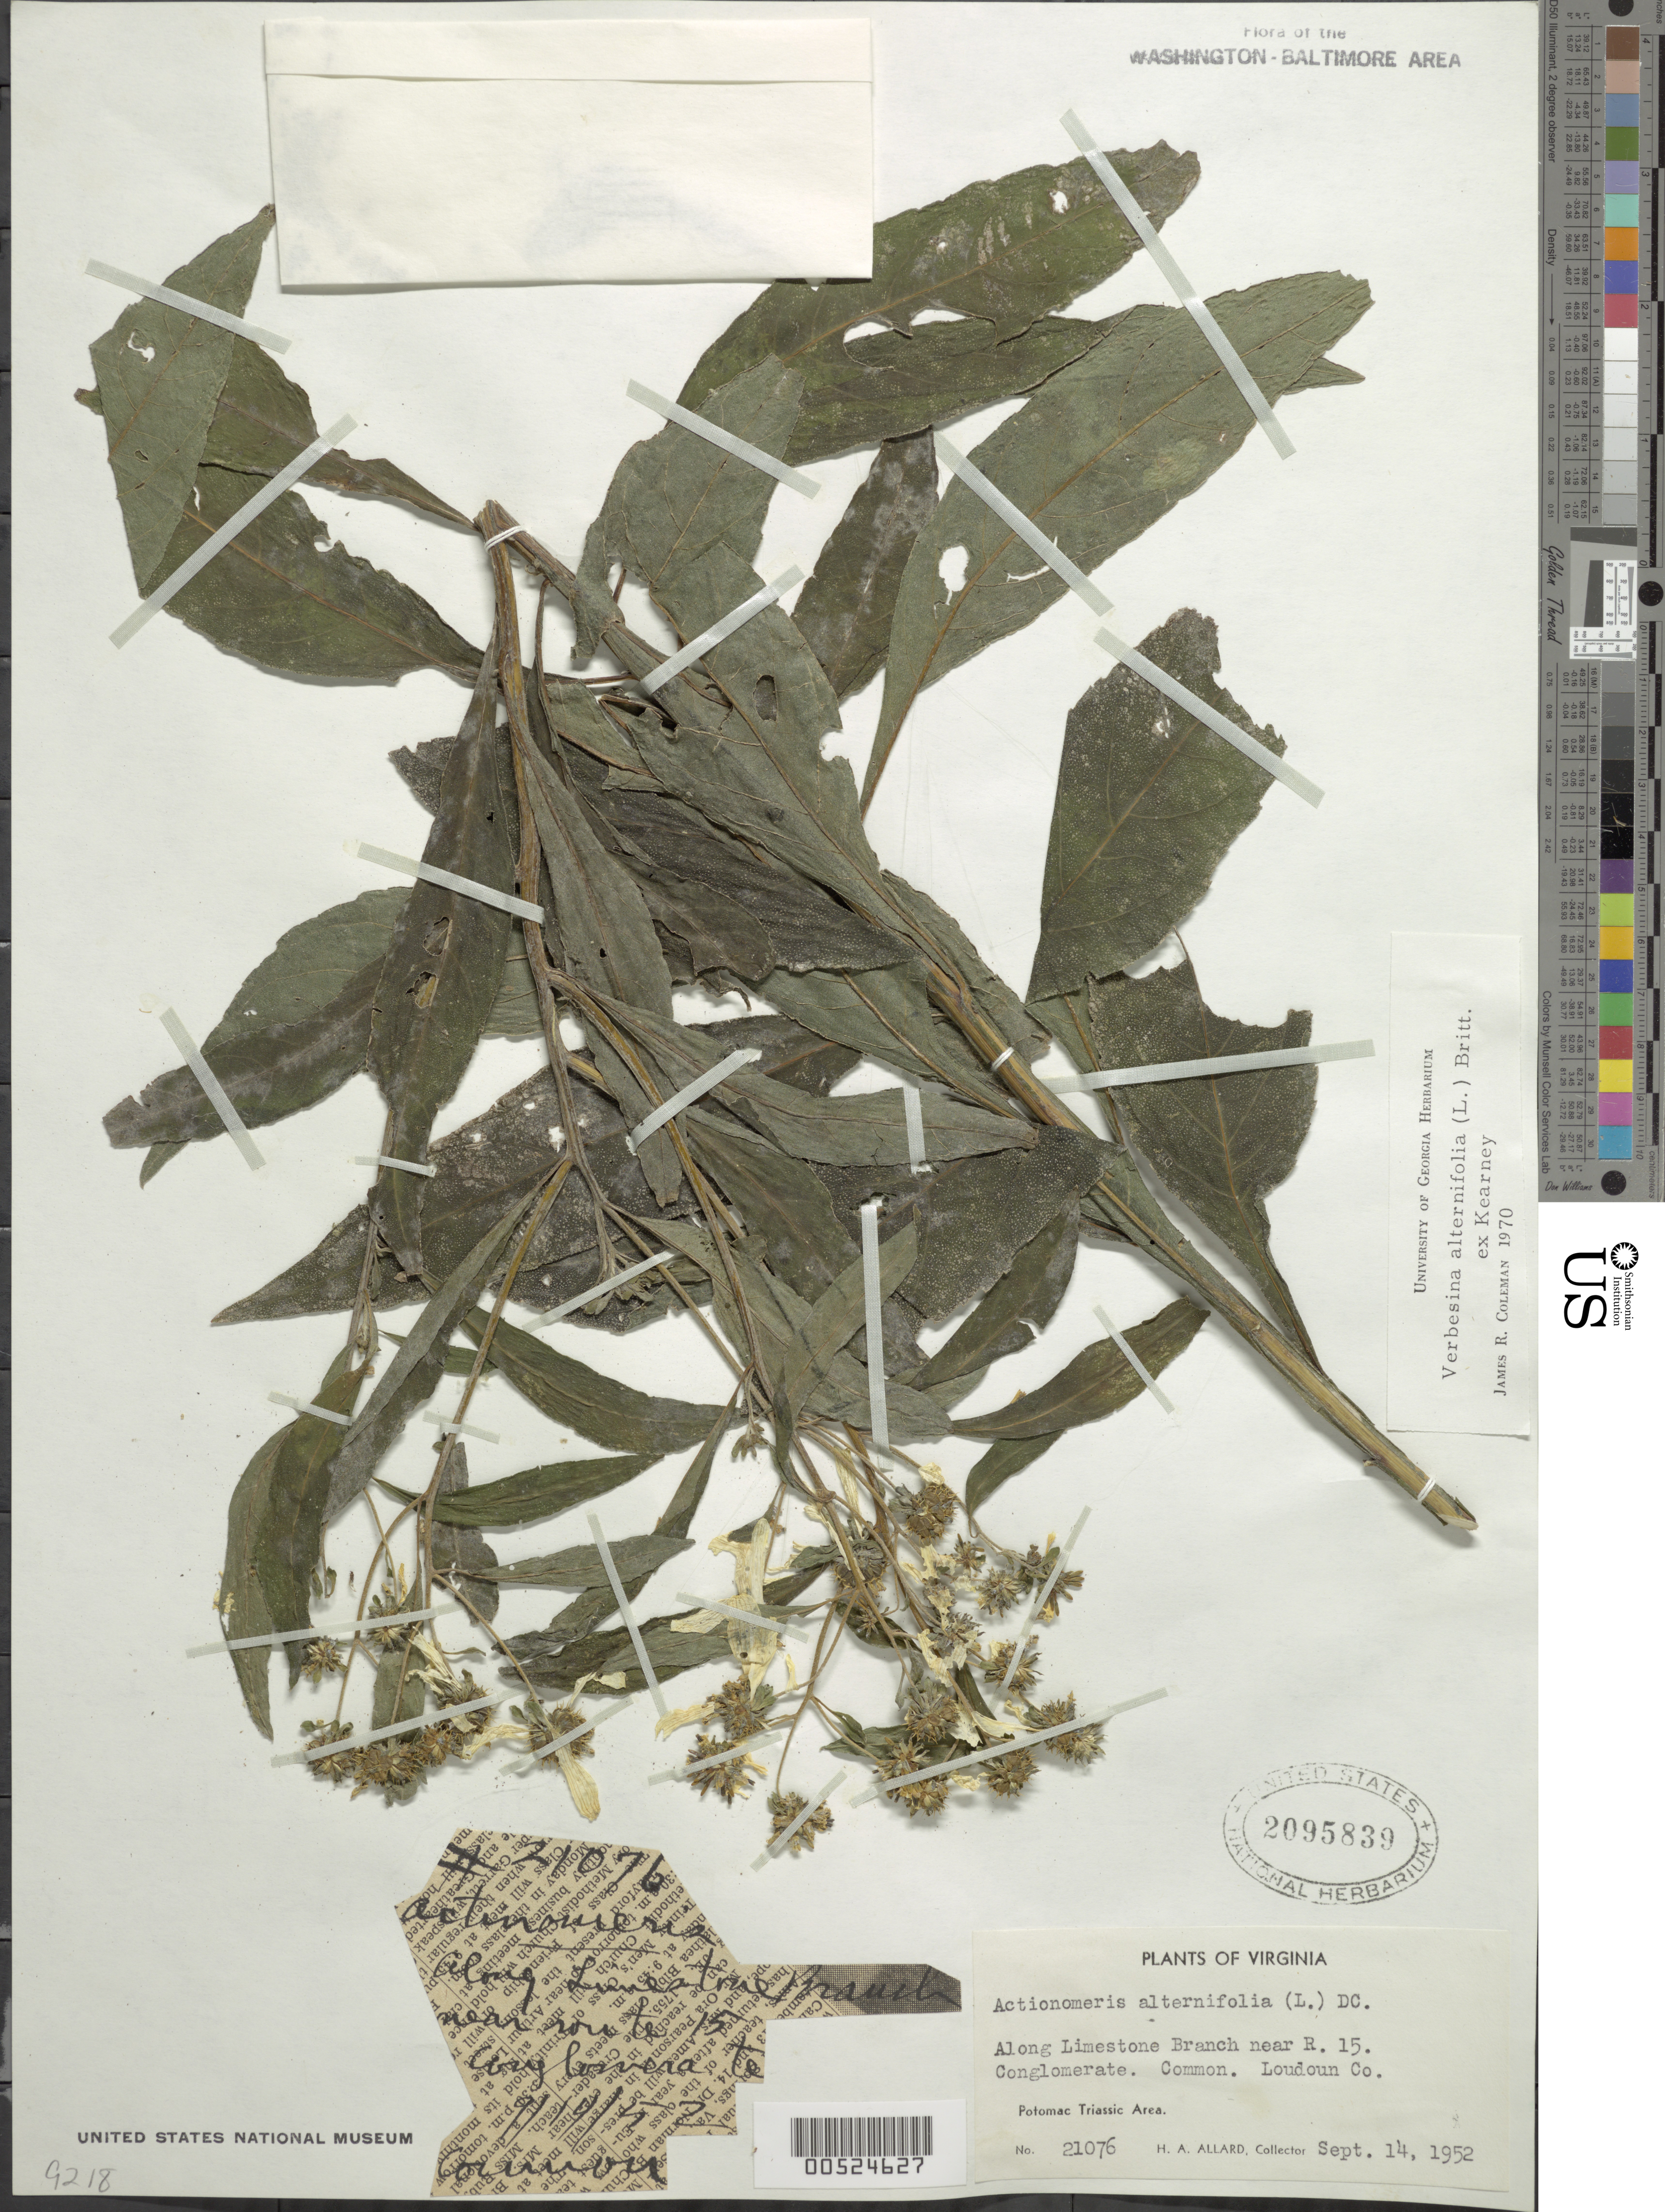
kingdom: Plantae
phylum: Tracheophyta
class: Magnoliopsida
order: Asterales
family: Asteraceae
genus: Verbesina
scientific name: Verbesina alternifolia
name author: (L.) Britton ex Kearney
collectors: H. A. Allard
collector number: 21076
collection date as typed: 14 Sep 1952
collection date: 1952-09-14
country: United States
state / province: Virginia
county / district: Loudoun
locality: Potomac Triassic Area, along Limestone Branch near Rt. 15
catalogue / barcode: US 2095839